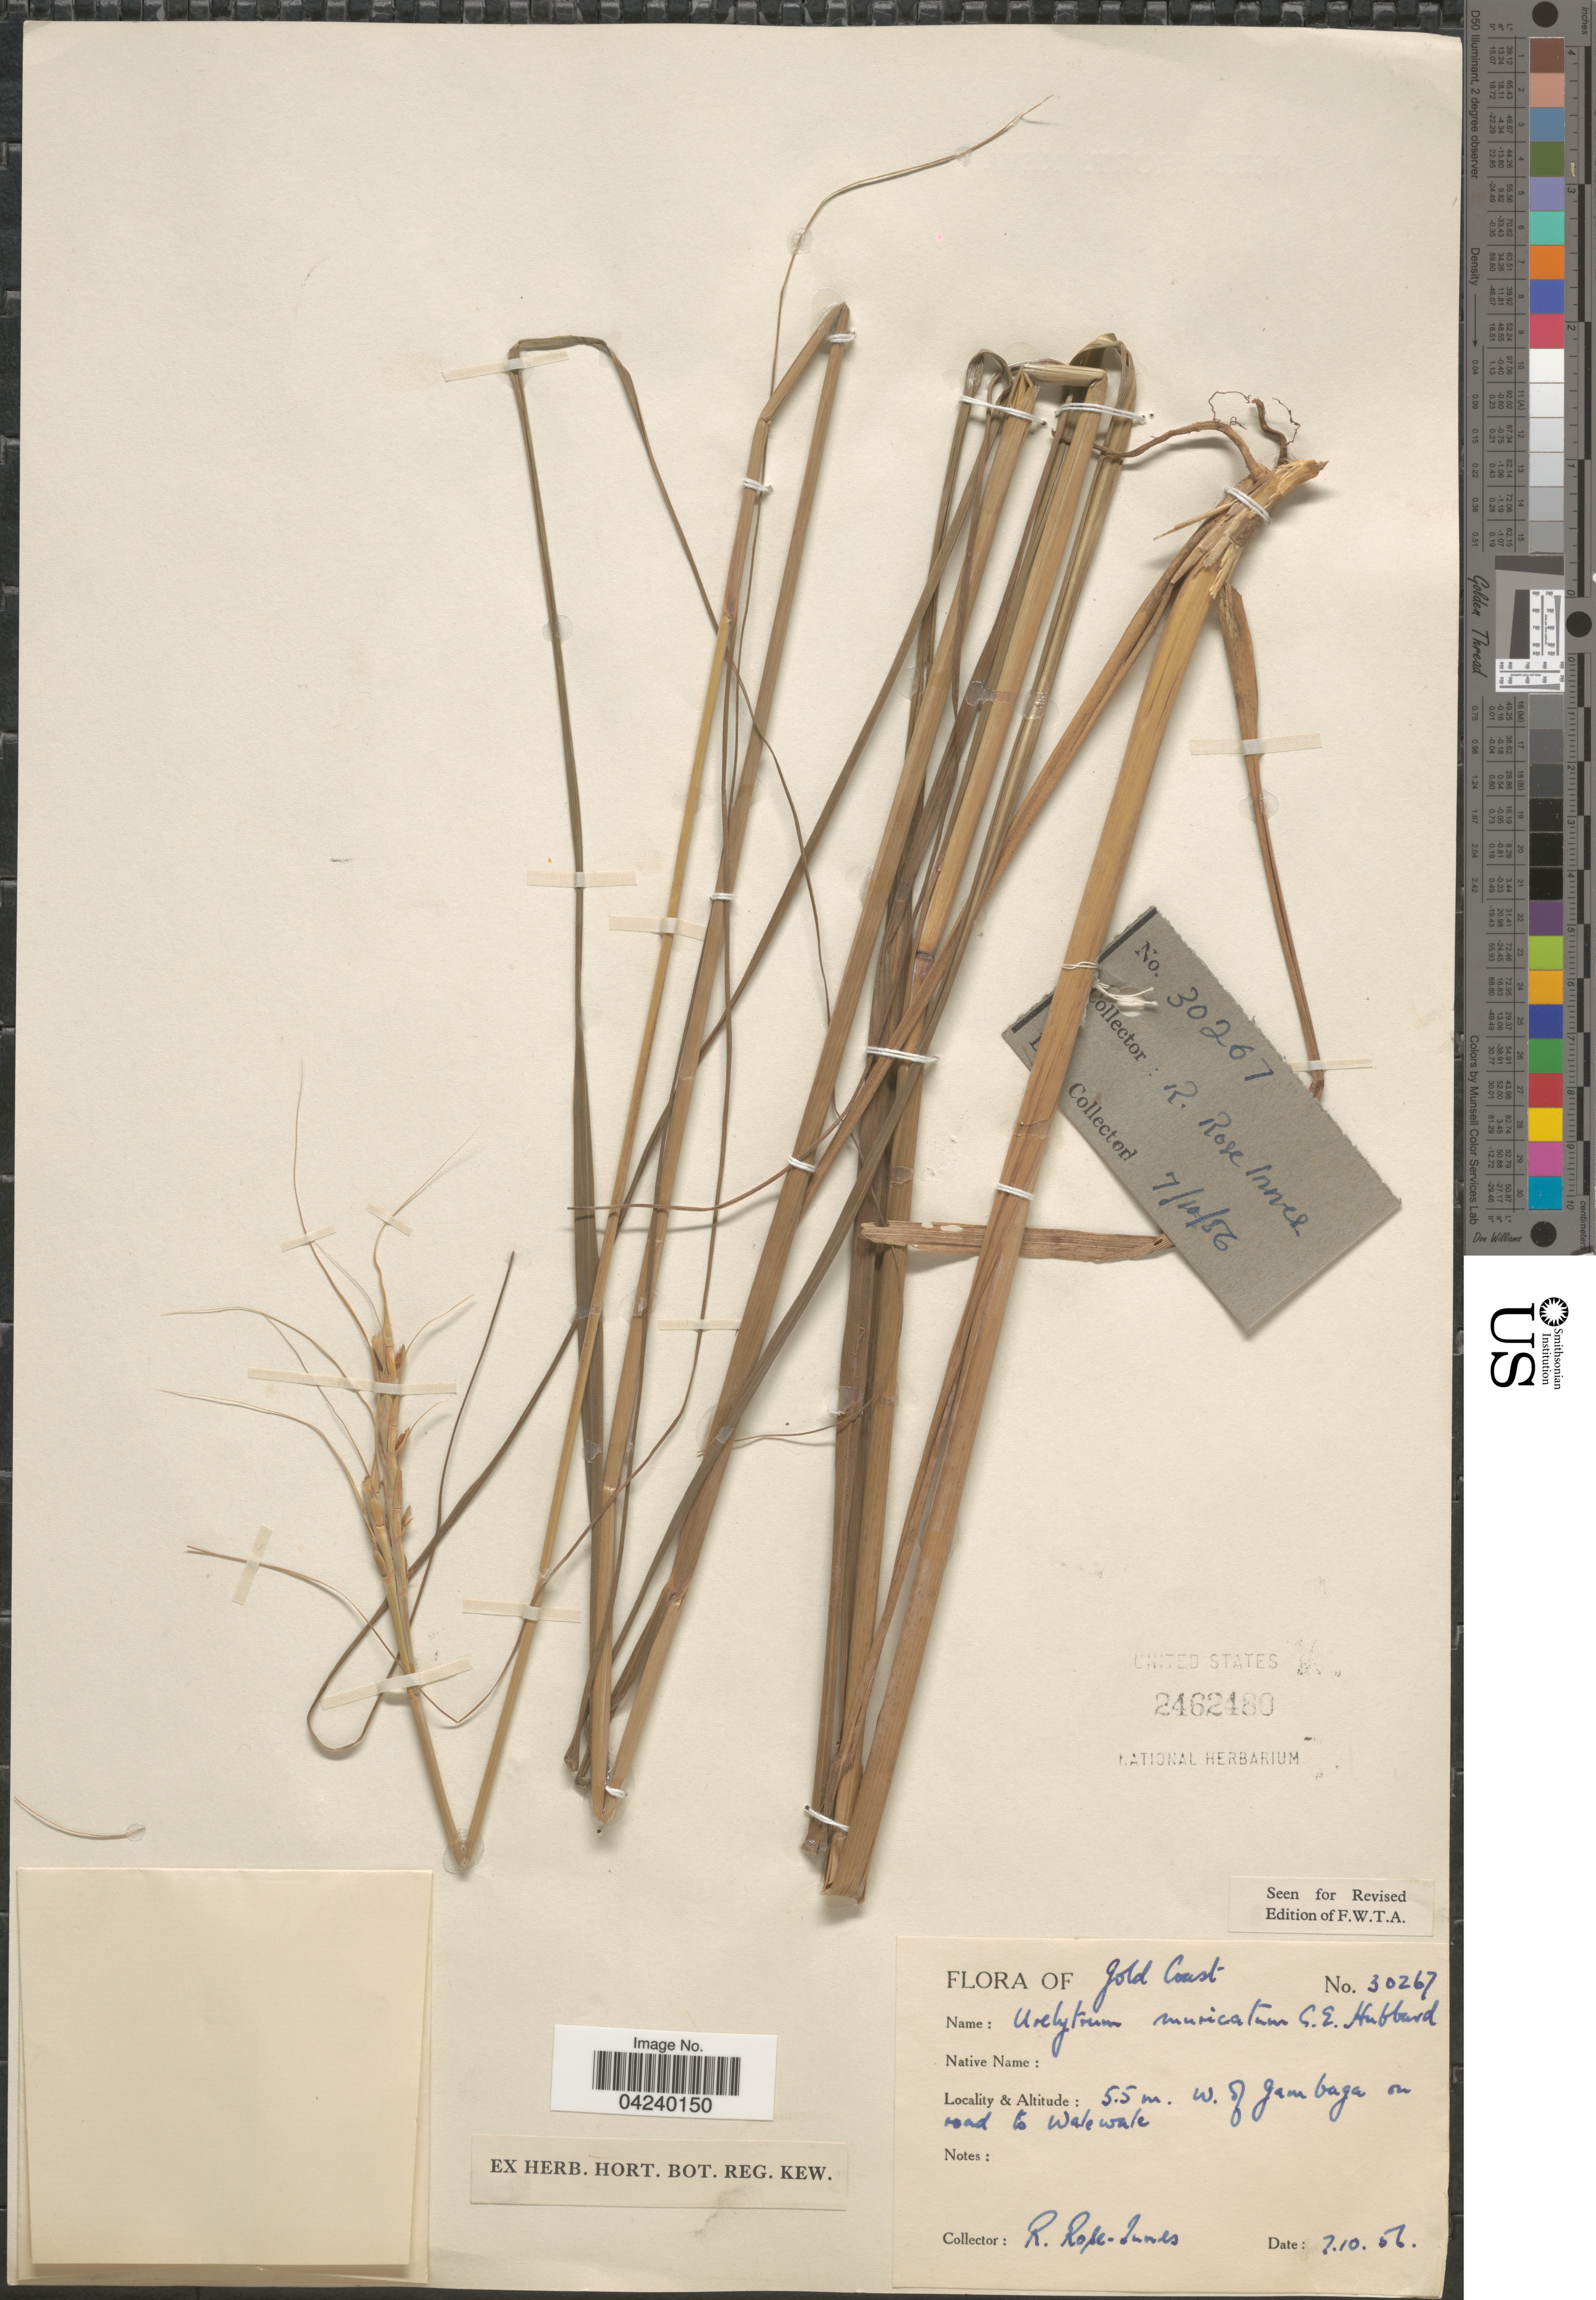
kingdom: Plantae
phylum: Tracheophyta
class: Liliopsida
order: Poales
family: Poaceae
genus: Urelytrum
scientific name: Urelytrum muricatum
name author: C. E. Hubb.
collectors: R. Rose-Innes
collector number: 30267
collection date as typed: Transcribed d/m/y: 7/10/56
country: Ghana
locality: Gold Coast. 5.5 m. W. of Gambaga on road to Walewale.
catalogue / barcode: US 2462480